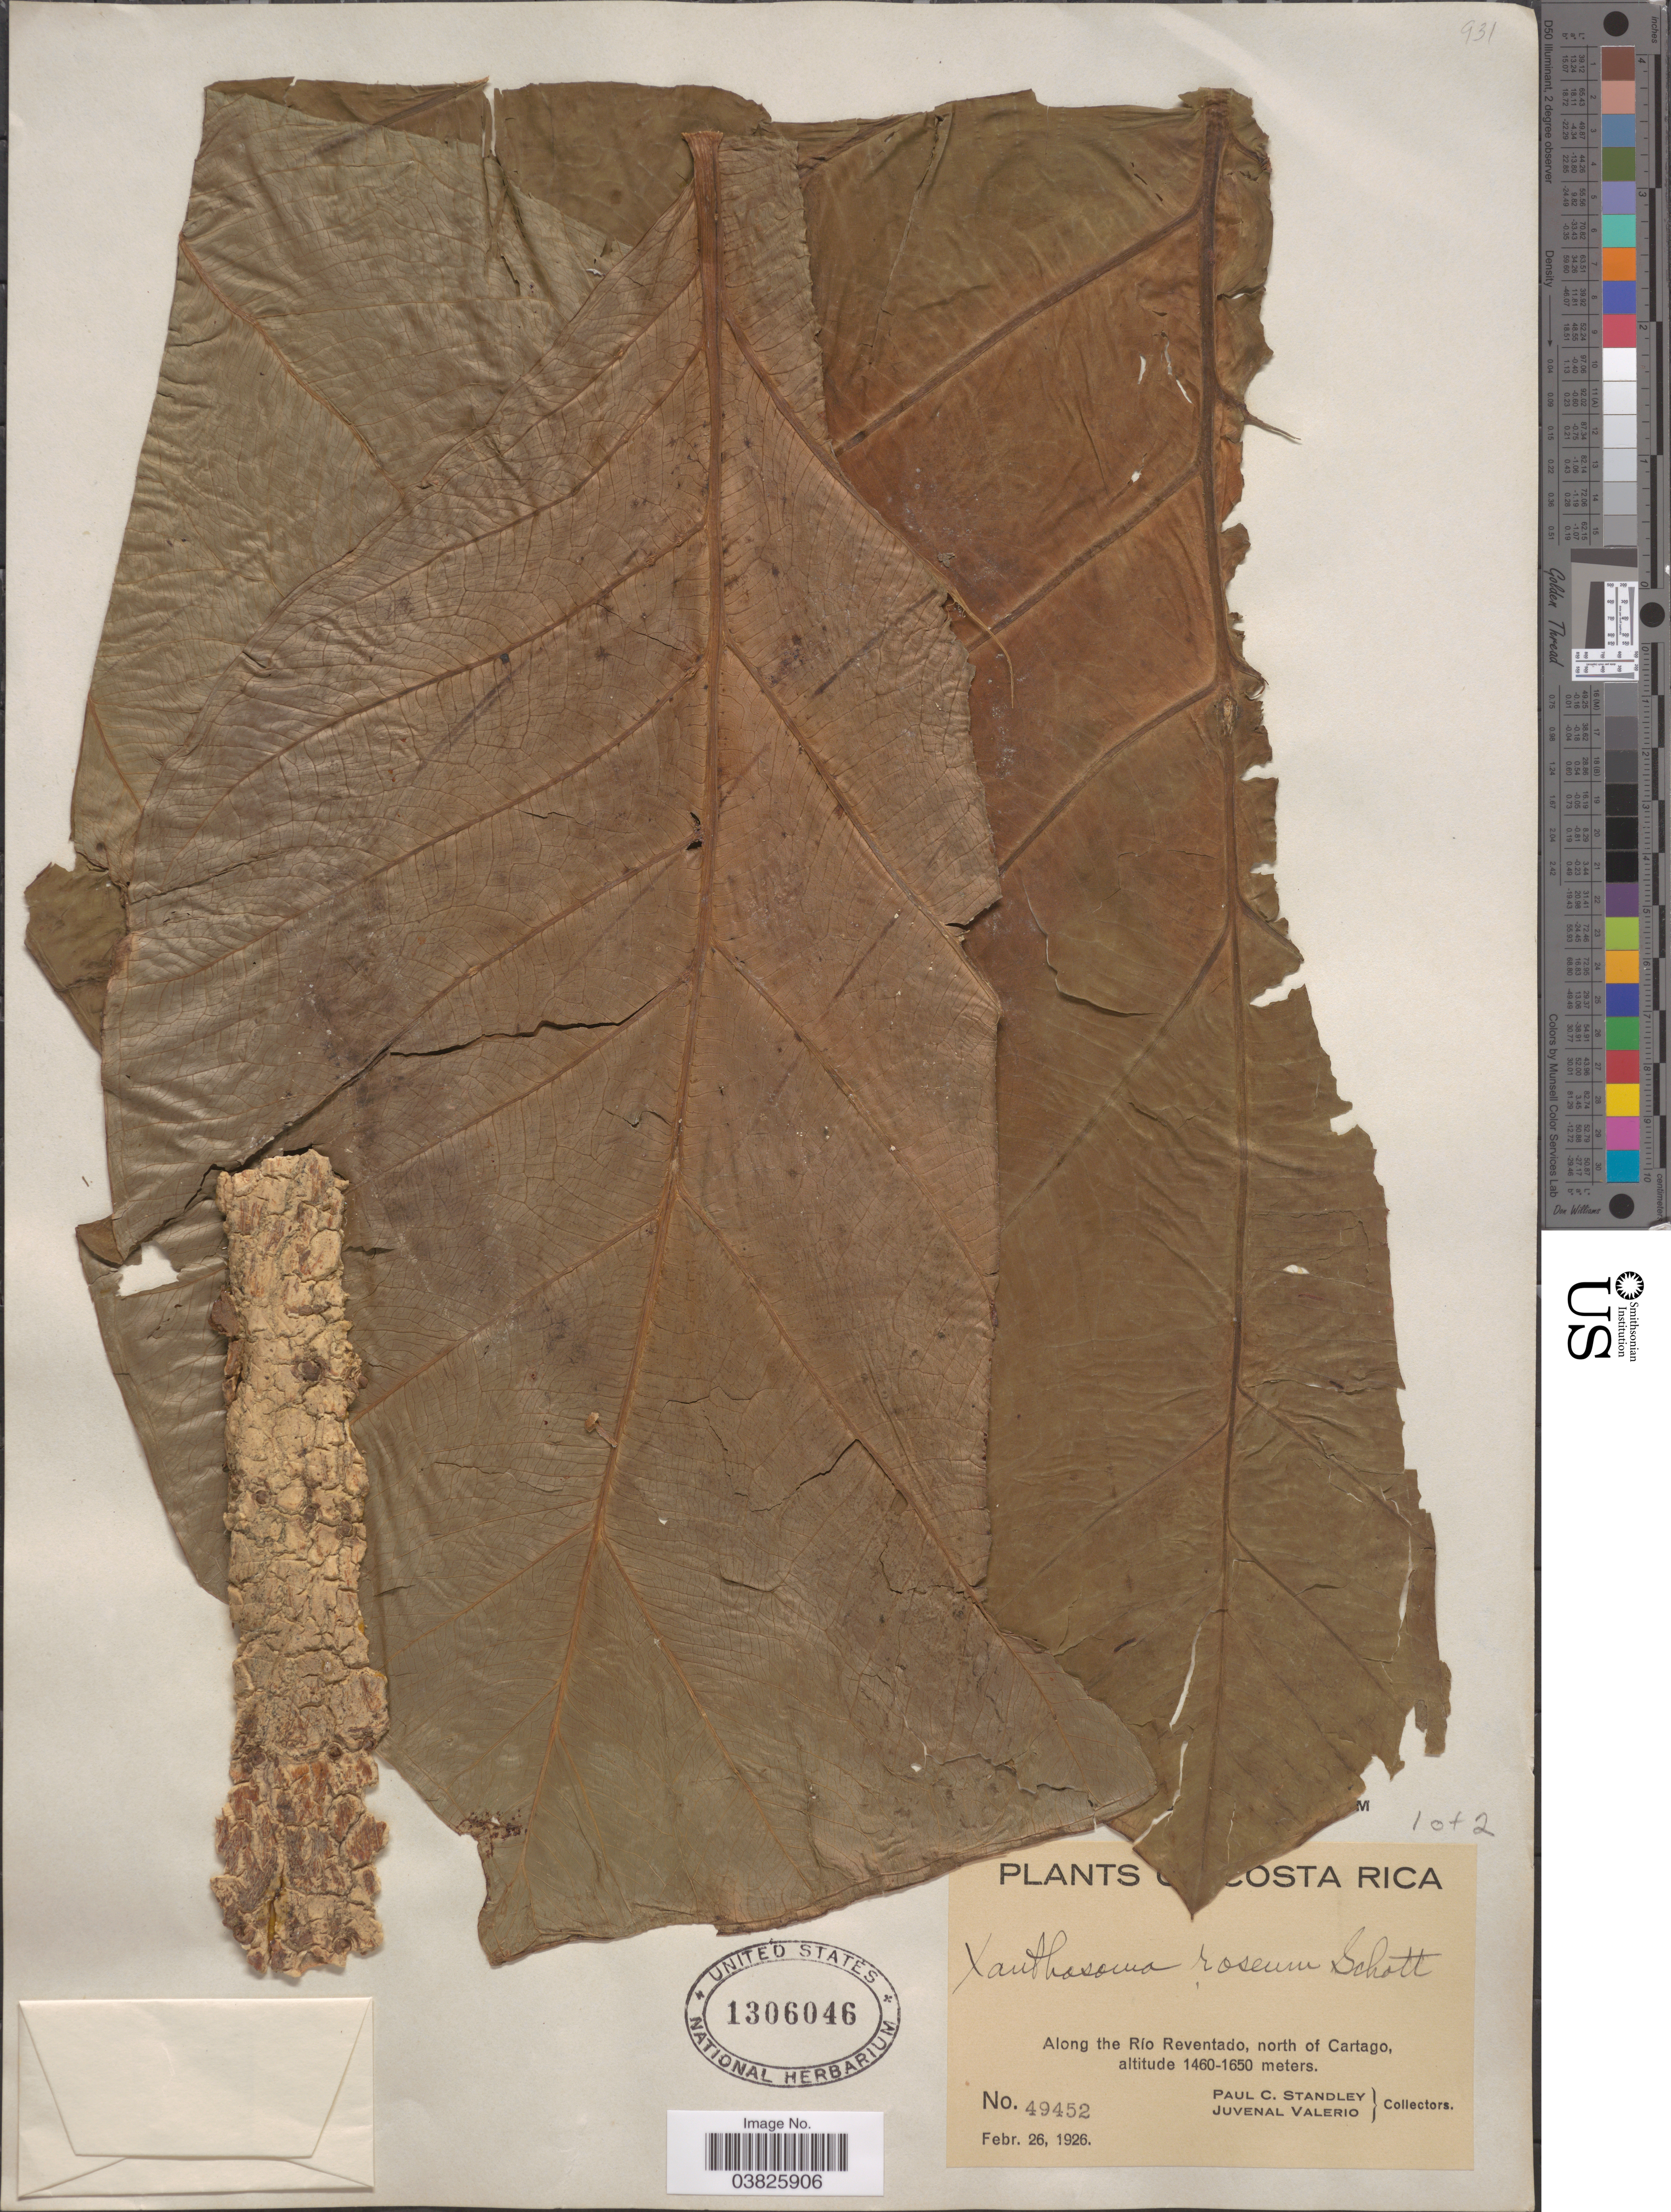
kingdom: Plantae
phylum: Tracheophyta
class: Liliopsida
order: Alismatales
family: Araceae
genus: Xanthosoma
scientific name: Xanthosoma roseum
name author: Schott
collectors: P. C. Standley & J. Valerio R.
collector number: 49452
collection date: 1926-02-26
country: Costa Rica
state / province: Cartago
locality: Along the Río Reventado, north of Cartago.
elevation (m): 1460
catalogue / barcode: US 1306046